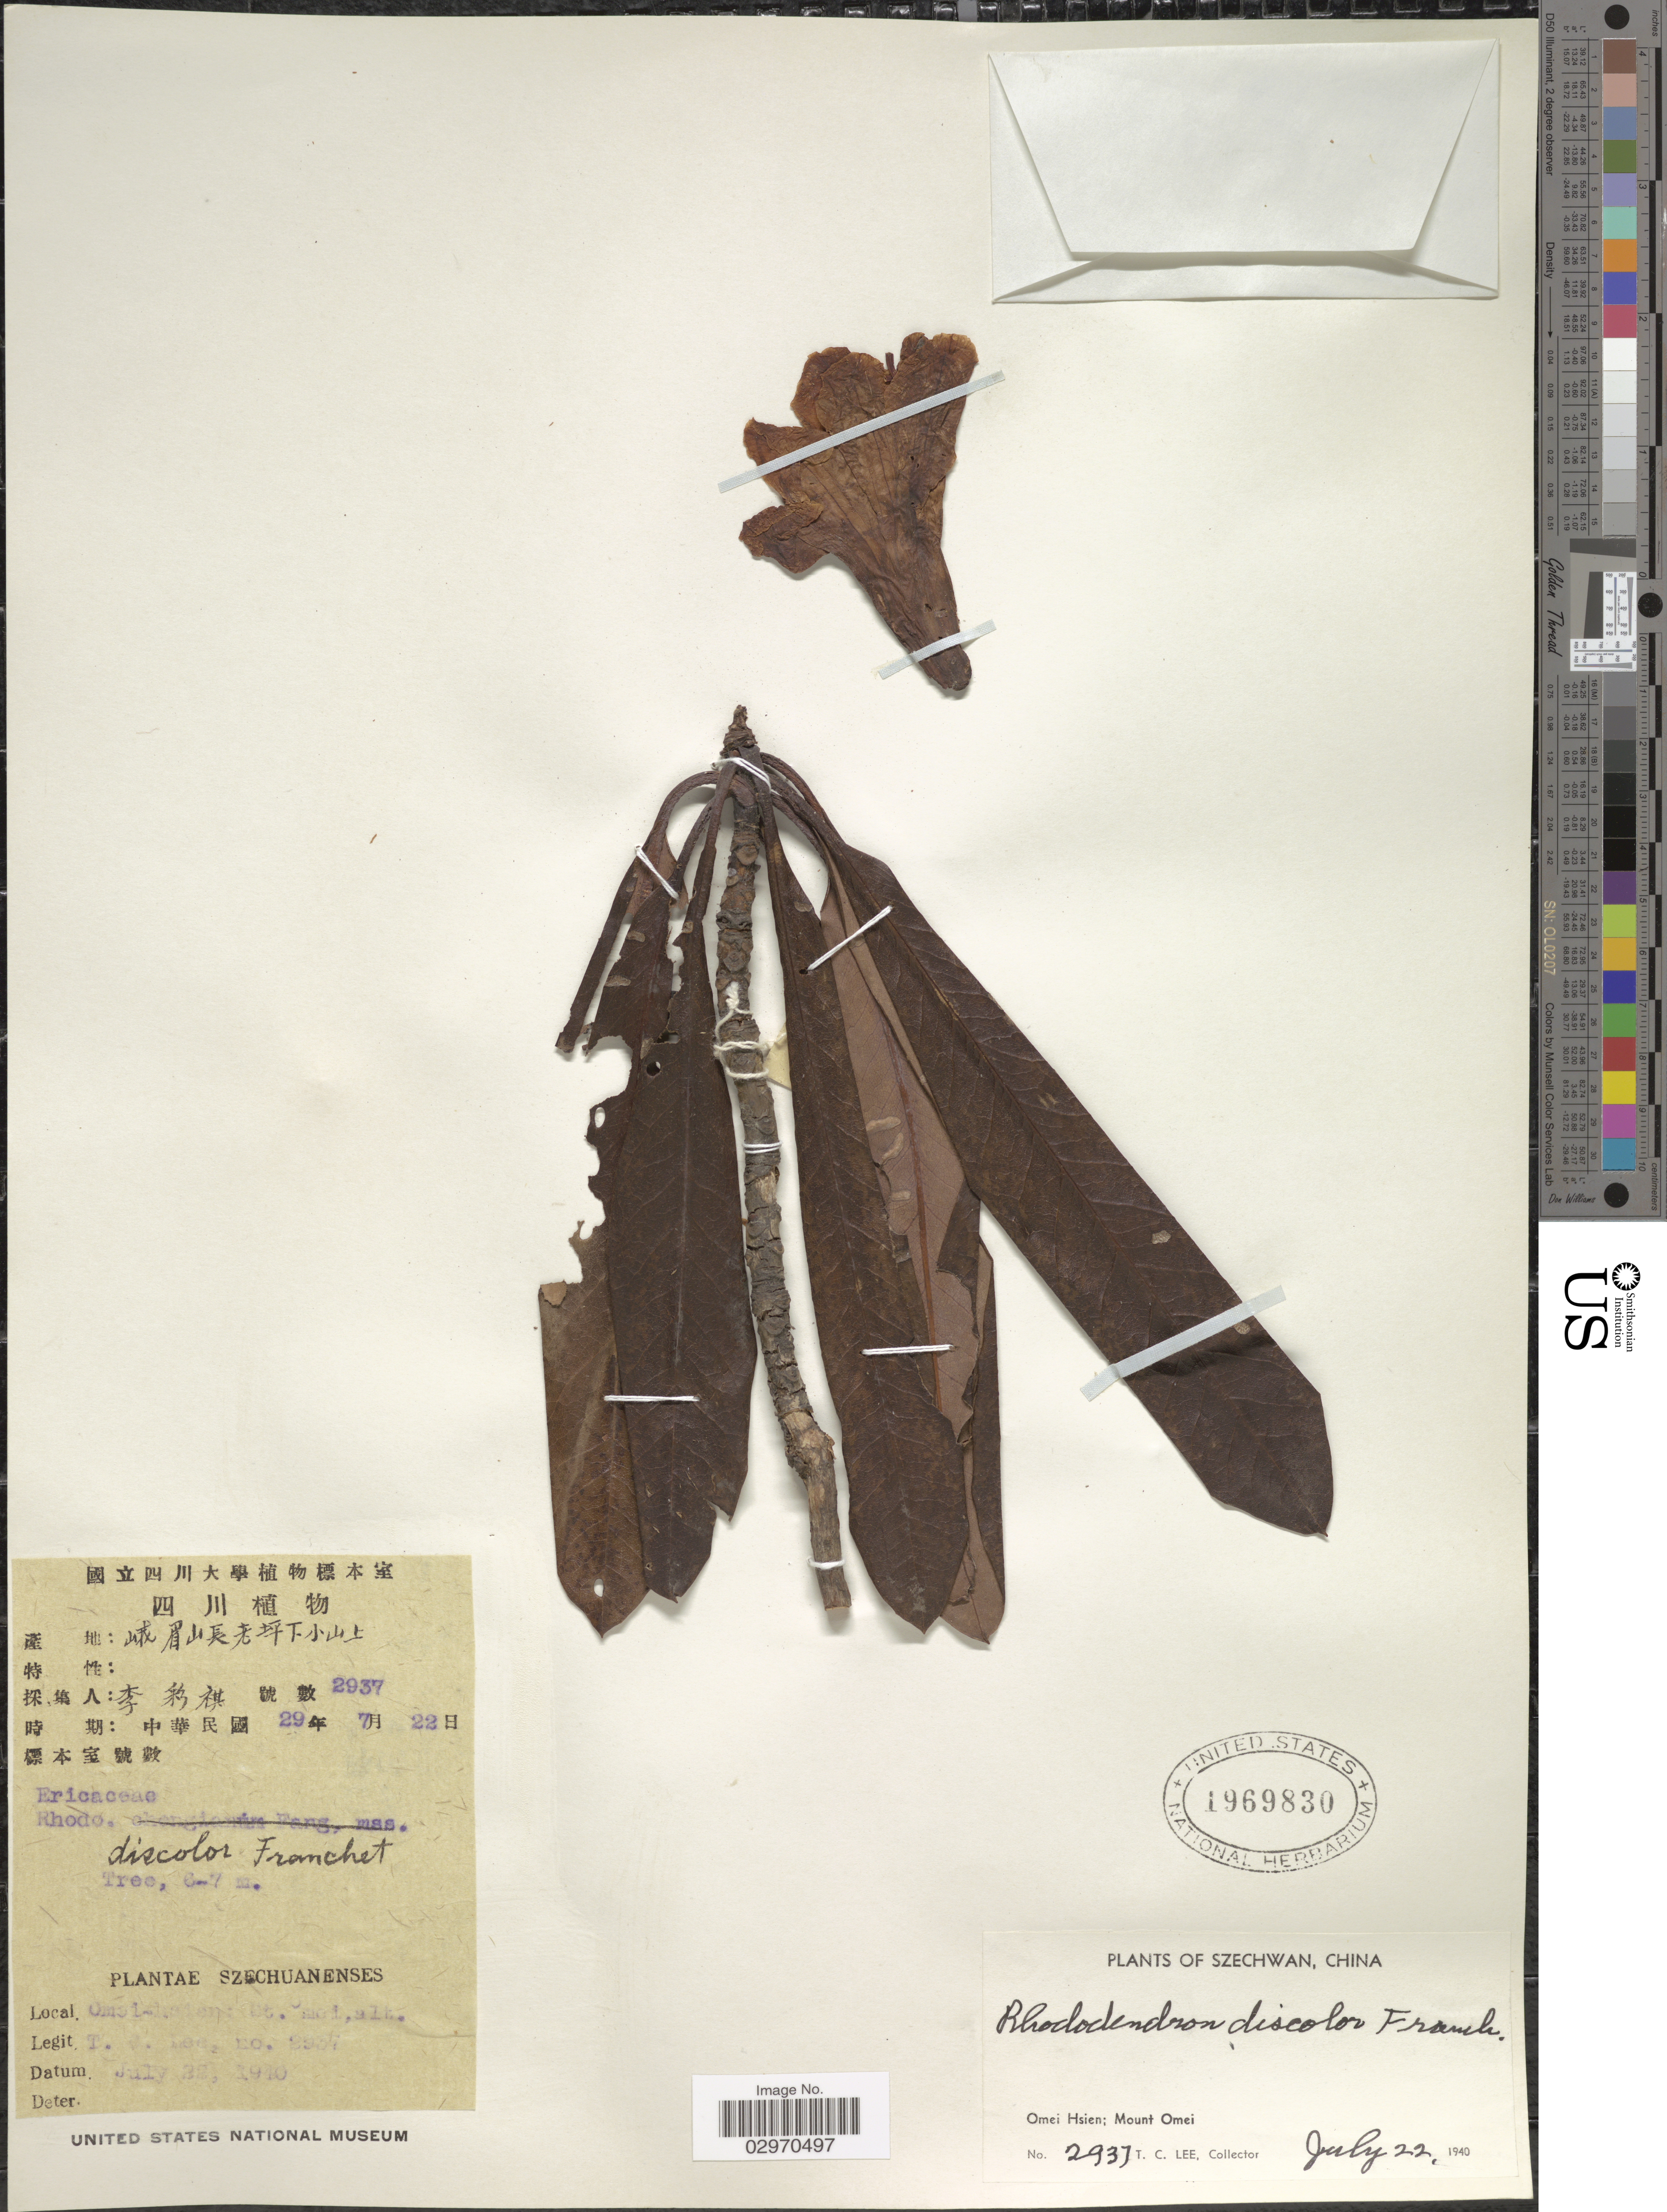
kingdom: Plantae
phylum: Tracheophyta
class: Magnoliopsida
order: Ericales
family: Ericaceae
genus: Rhododendron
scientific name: Rhododendron discolor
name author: Franch.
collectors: T. Lee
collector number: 2937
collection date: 1940-07-22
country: China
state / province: Sichuan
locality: Szechwan. Omei Hsien; Mount Omei.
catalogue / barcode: US 1969830